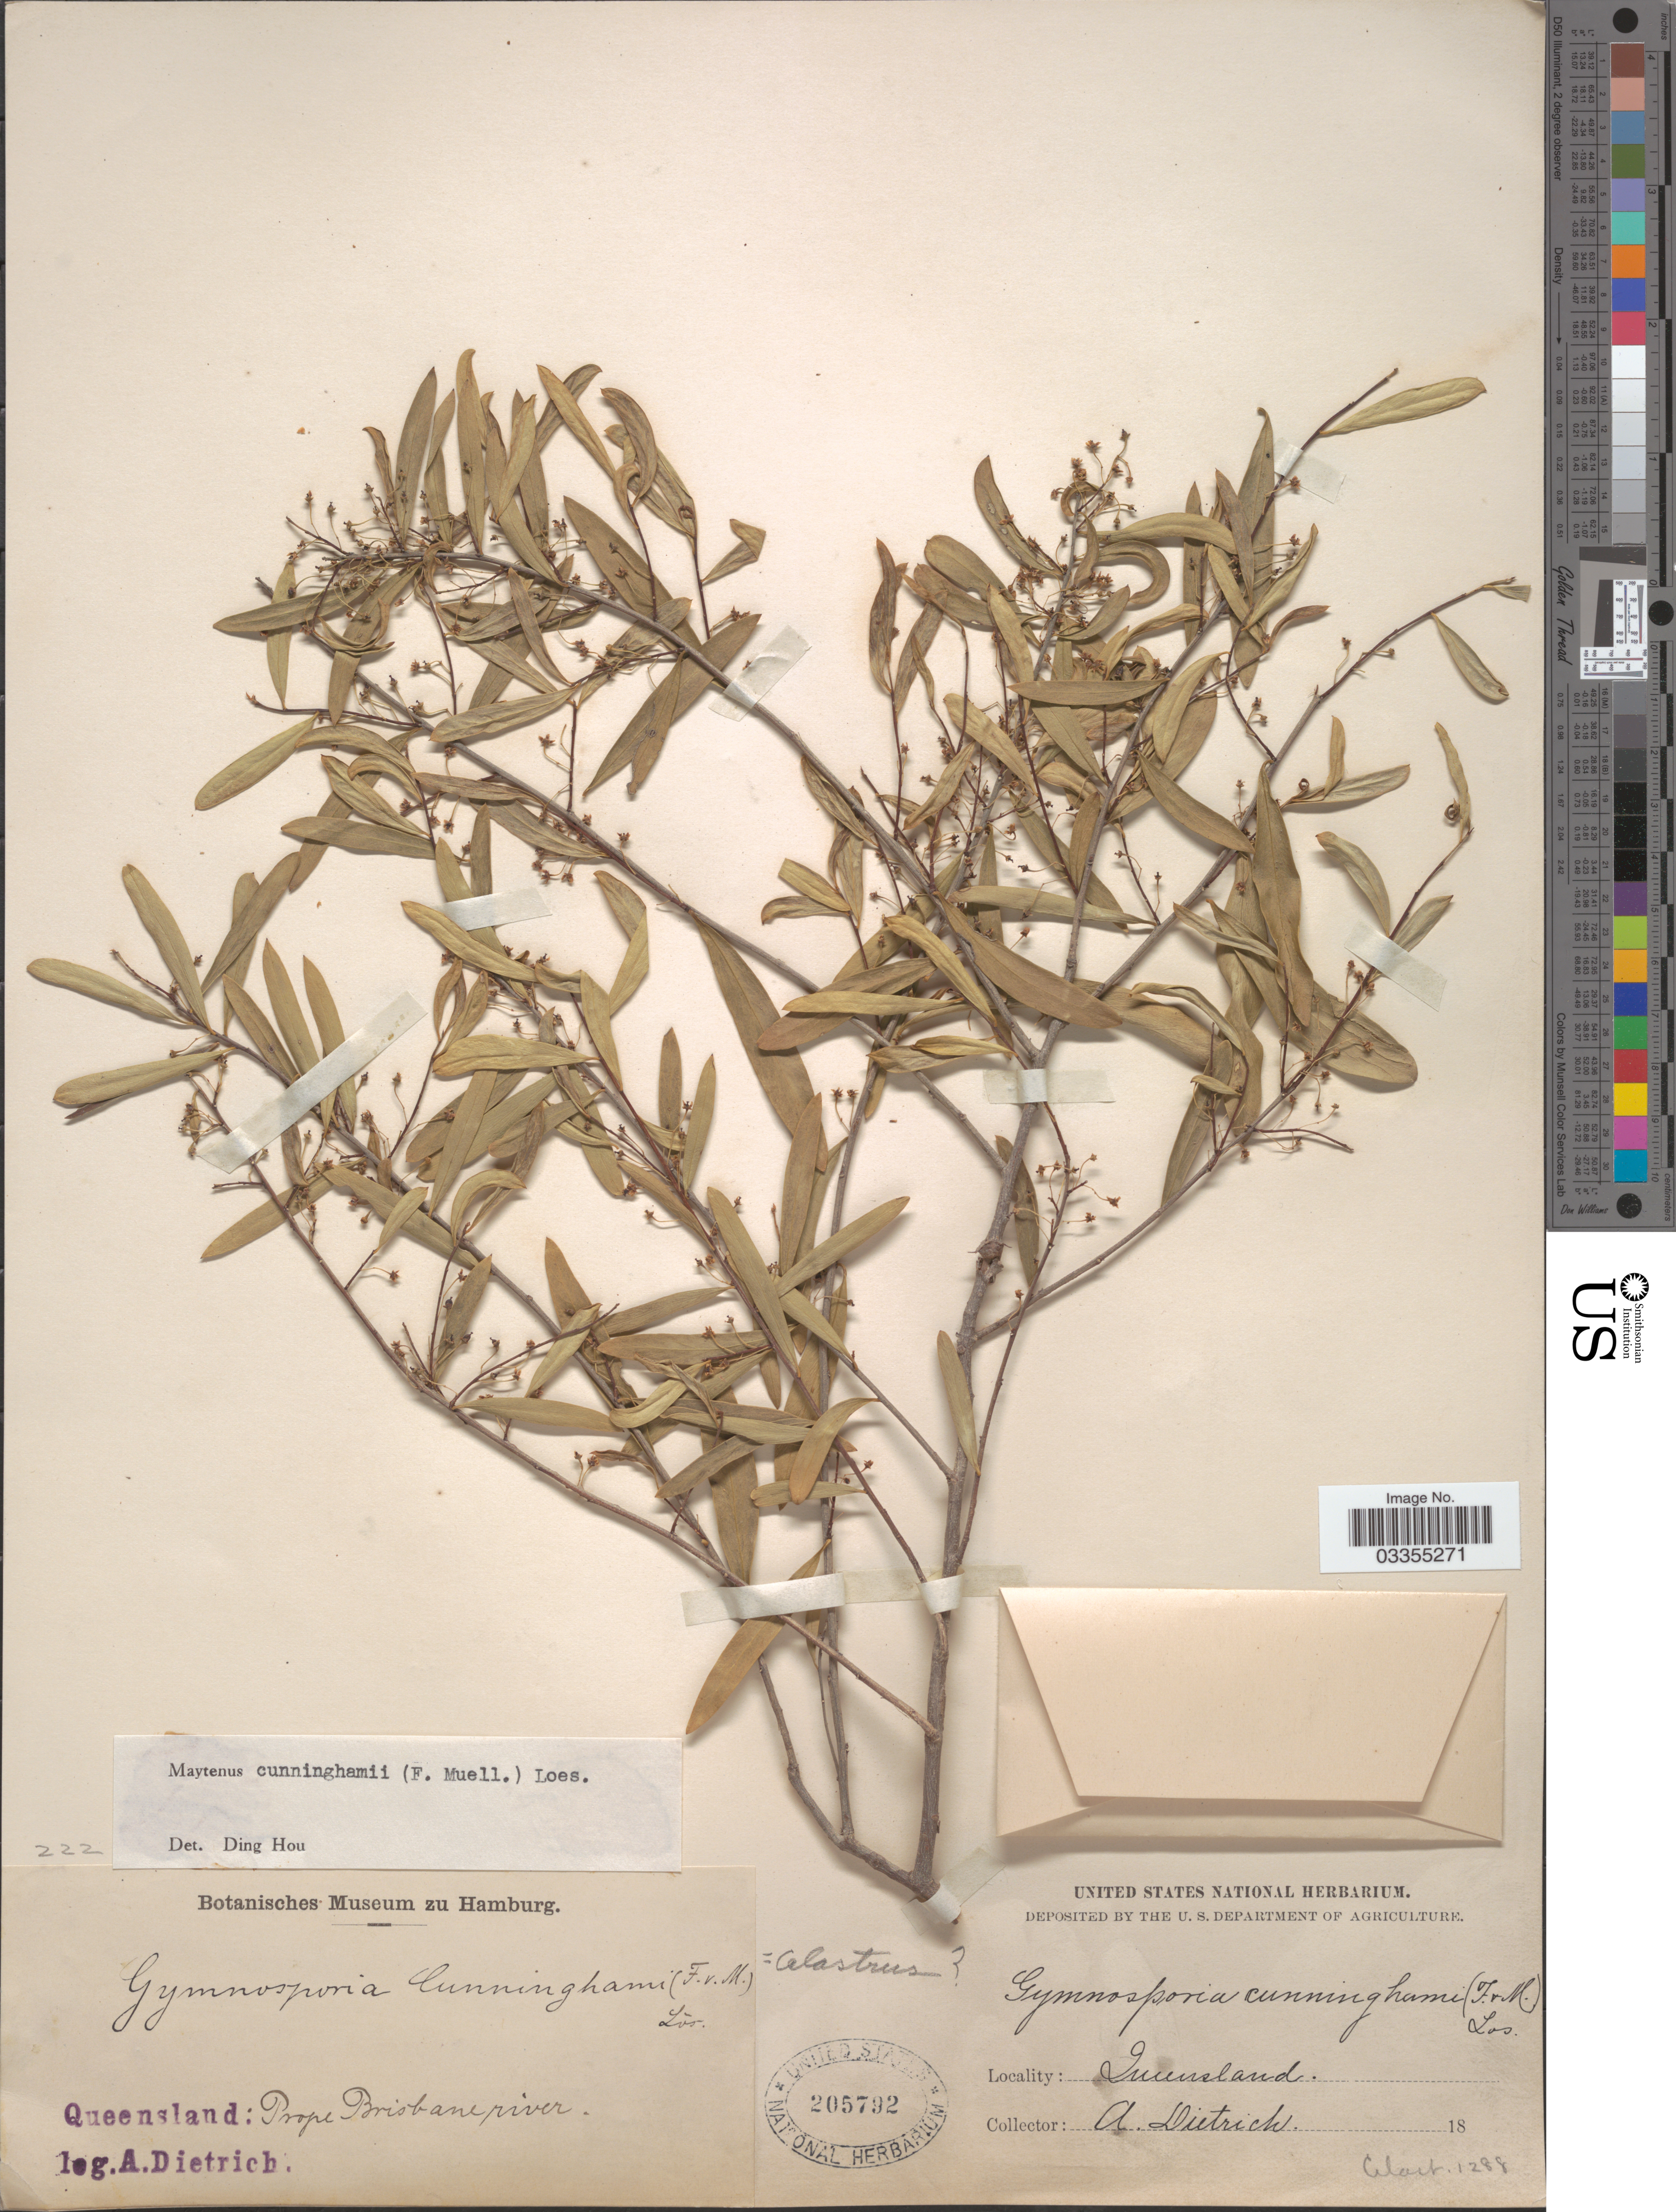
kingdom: Plantae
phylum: Tracheophyta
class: Magnoliopsida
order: Celastrales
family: Celastraceae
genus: Denhamia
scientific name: Denhamia sp.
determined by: Strong, Mark T., (BOT), Smithsonian Institution - National Museum of Natural History (UNITED STATES)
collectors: A. Dietrich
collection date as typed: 18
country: Australia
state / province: Queensland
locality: Prope Brisbane river.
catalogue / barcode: US 205792